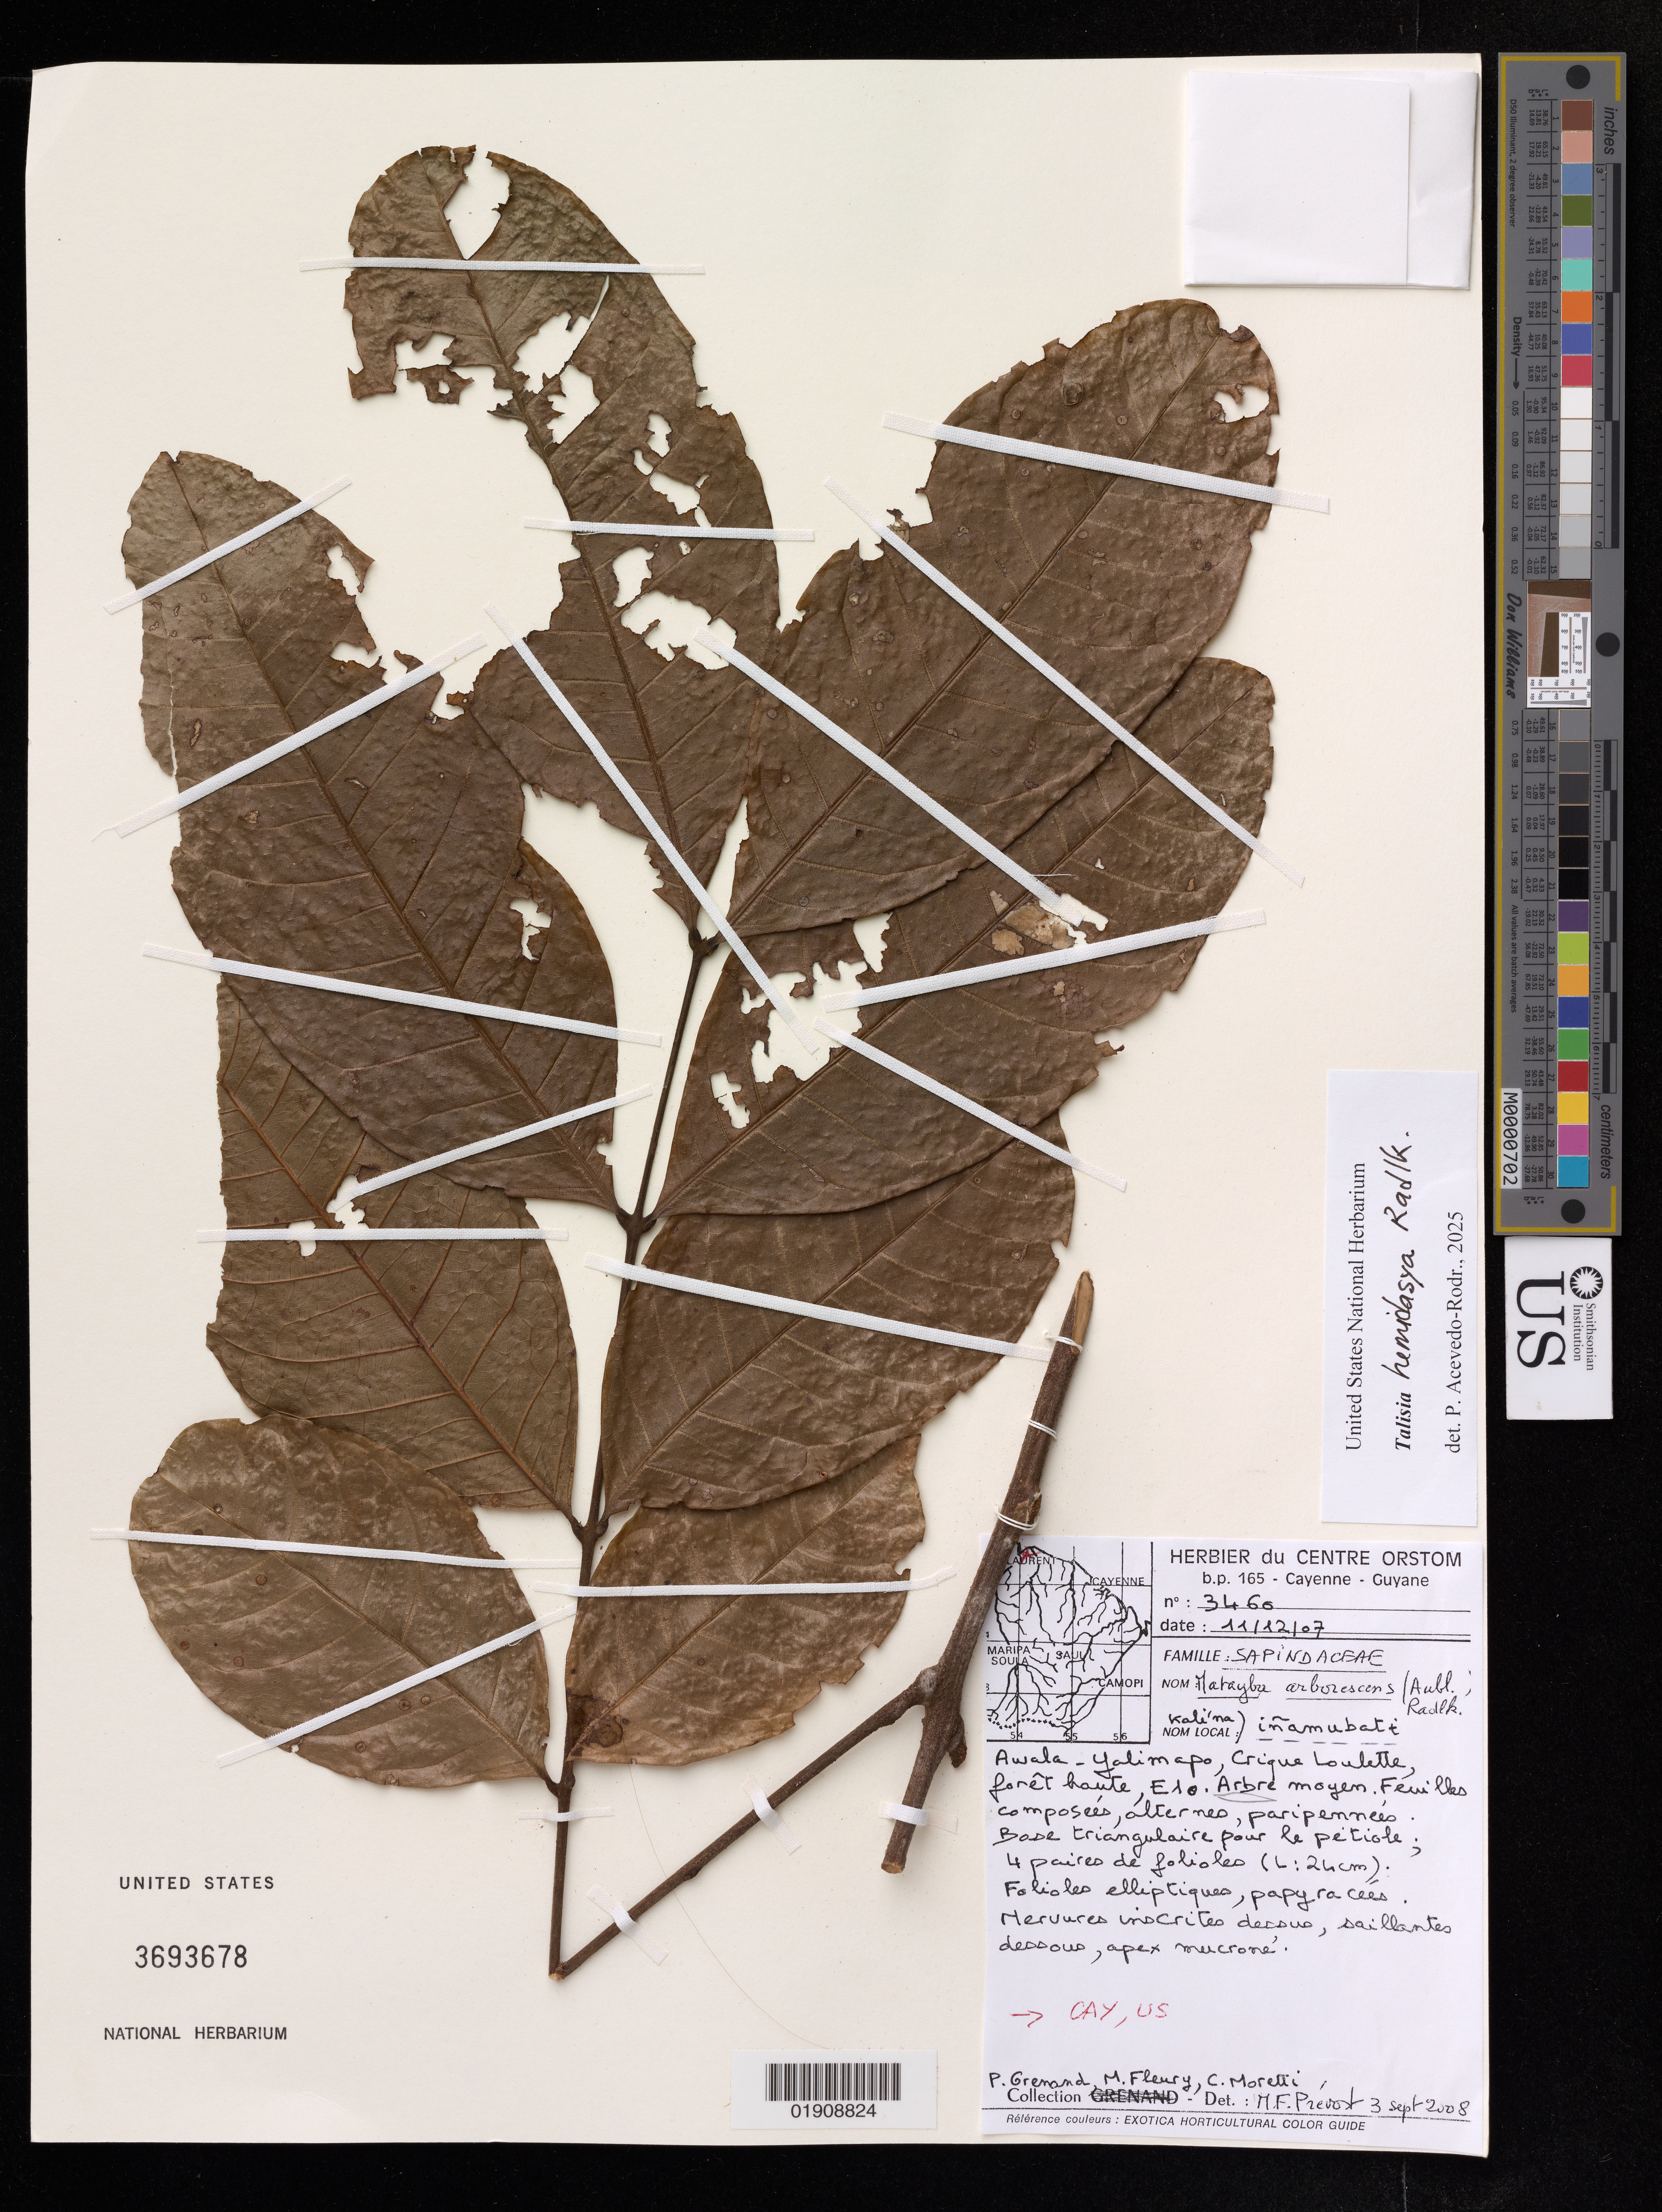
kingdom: Plantae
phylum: Tracheophyta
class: Magnoliopsida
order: Sapindales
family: Sapindaceae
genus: Talisia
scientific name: Talisia hemidasya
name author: Radlk.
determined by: Acevedo-Rodriguez, P., (US), Smithsonian Institution - National Museum of Natural History (UNITED STATES)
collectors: P. Grenand, M. Fleury & C. Moretti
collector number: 3460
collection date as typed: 11 December 2007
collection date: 2007-12-11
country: French Guiana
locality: Awala - Yalimapo, Crique Loulette, forest haute, H8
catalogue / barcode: US 3693678